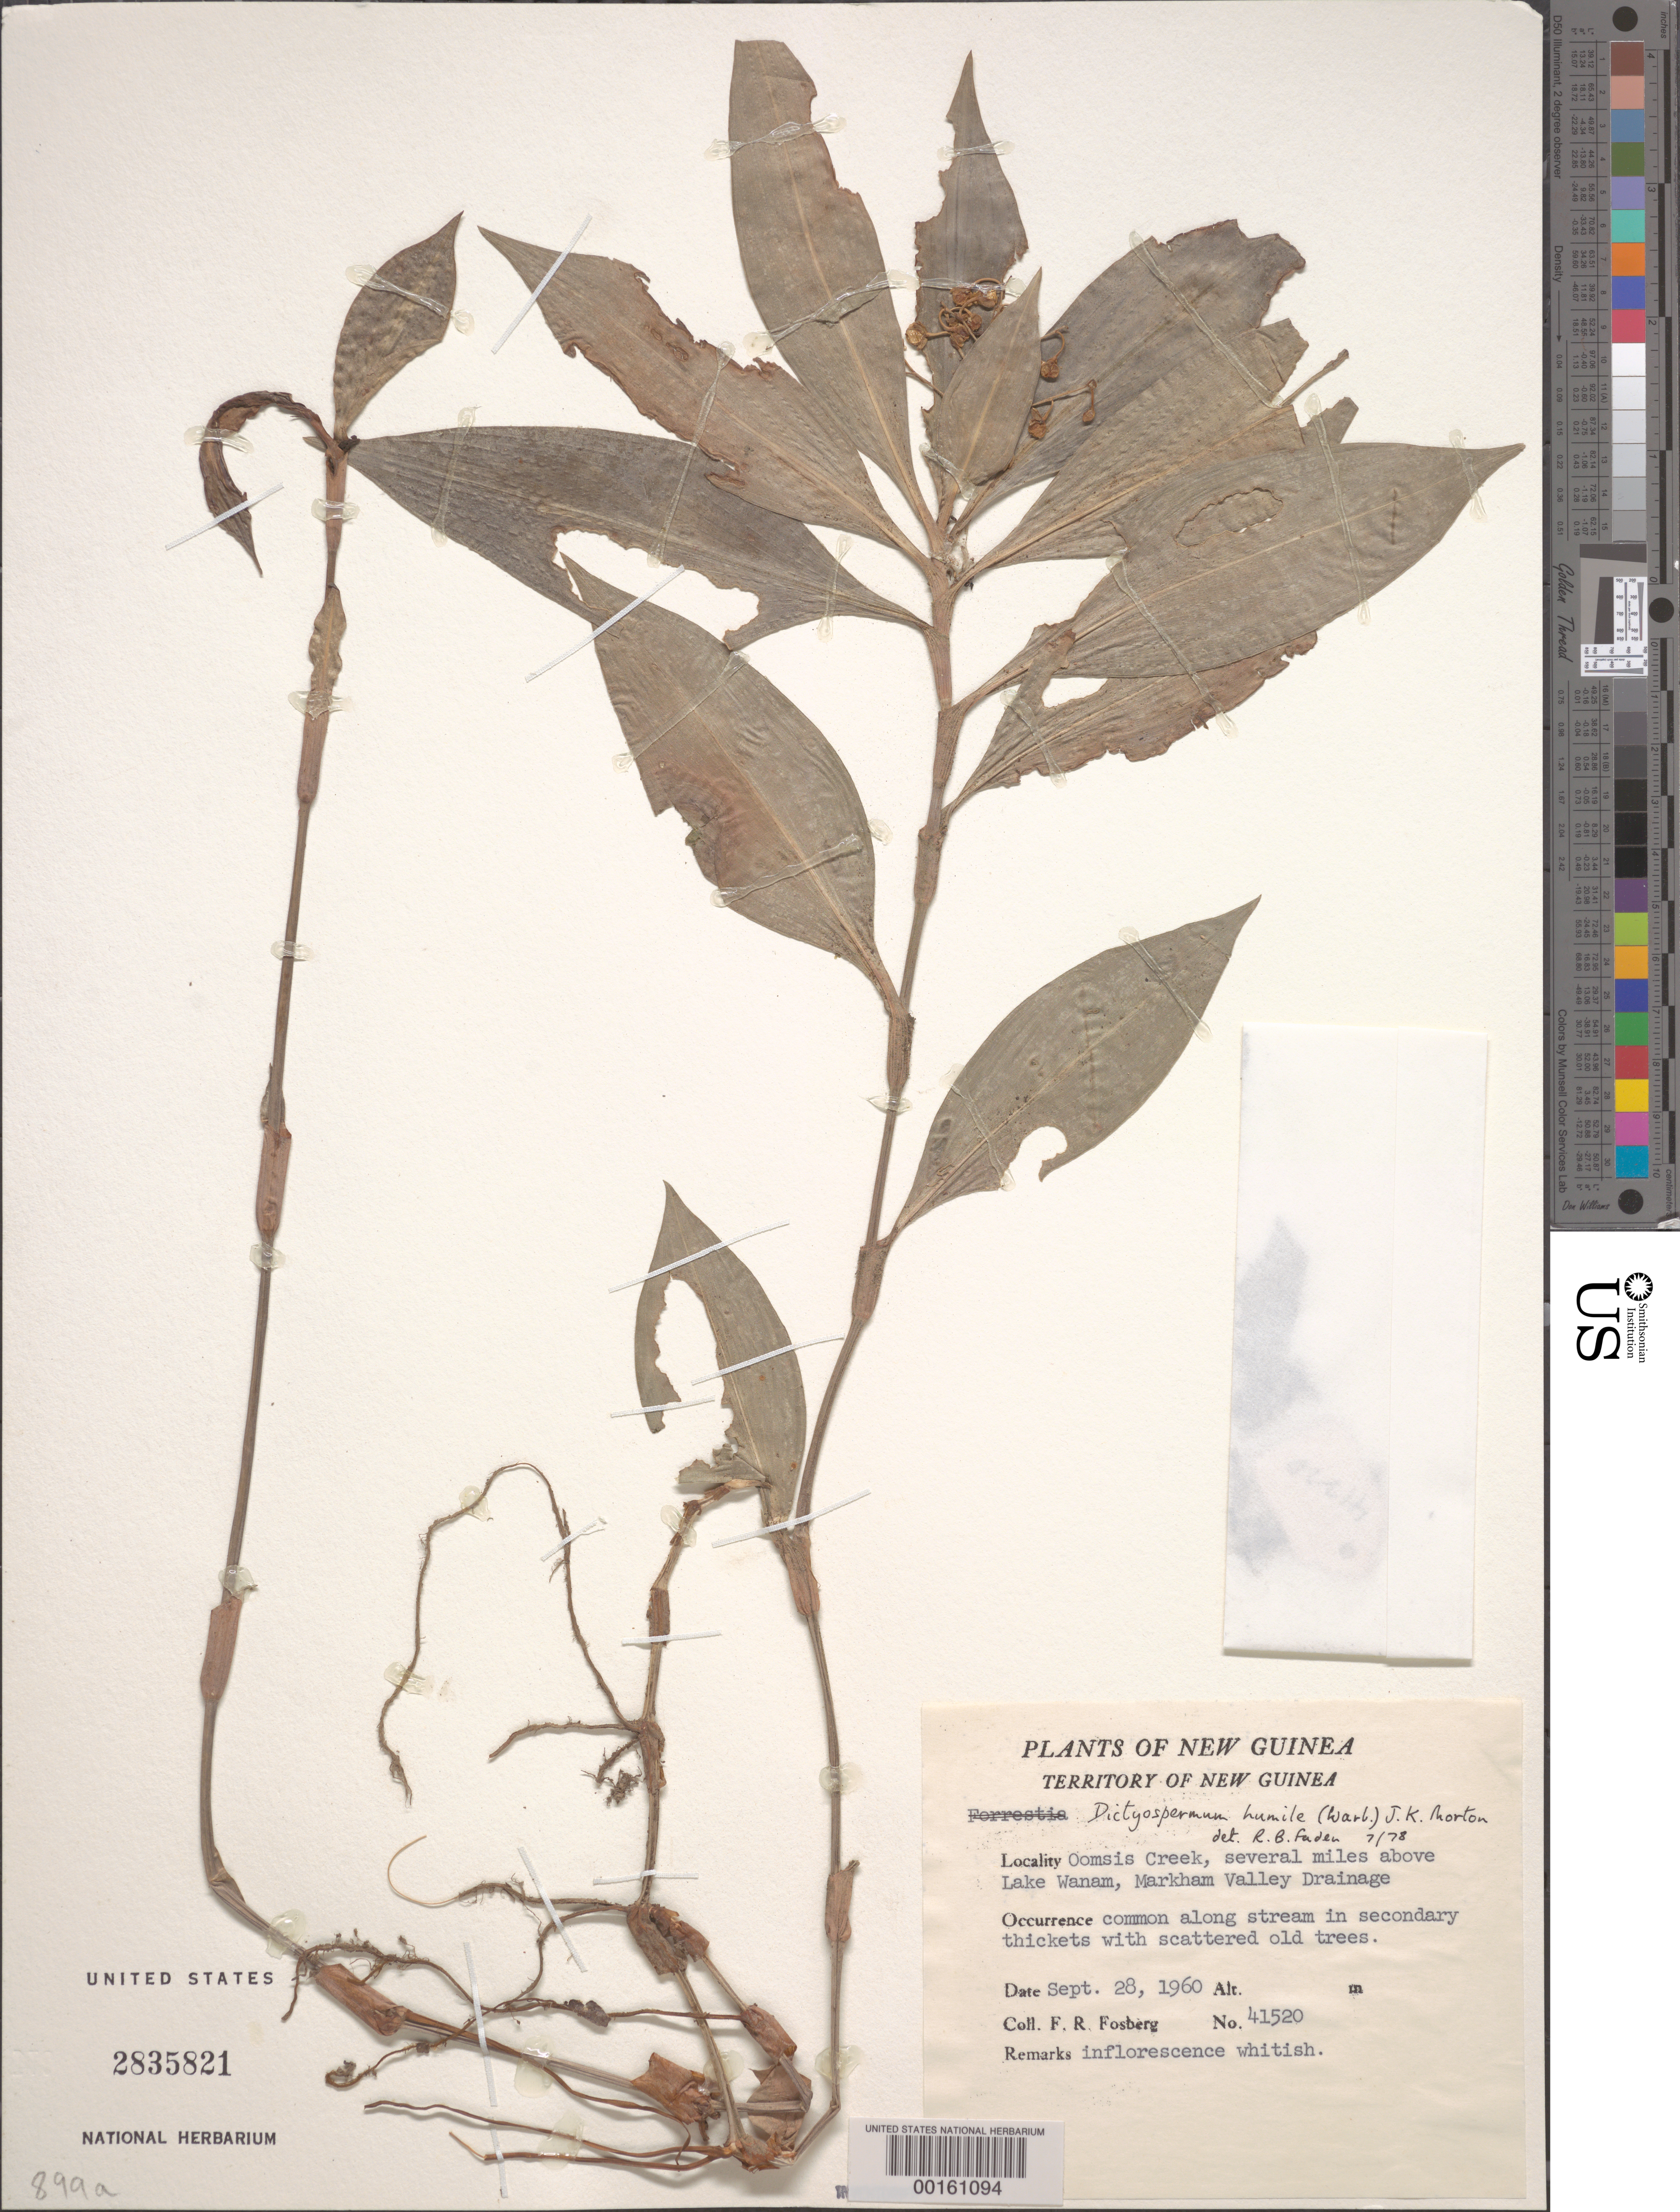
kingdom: Plantae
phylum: Tracheophyta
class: Liliopsida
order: Commelinales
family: Commelinaceae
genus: Dictyospermum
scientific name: Dictyospermum humile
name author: (Warb.) J.K. Morton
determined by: Faden, Robert B., (US), Smithsonian Institution - National Museum of Natural History (UNITED STATES)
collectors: F. R. Fosberg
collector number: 41520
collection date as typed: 28 Sep 1960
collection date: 1960-09-28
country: Papua New Guinea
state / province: Morobe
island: New Guinea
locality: Oomsis creek, above lake wanam, markham valley drainage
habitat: Along stream in thickets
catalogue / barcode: US 2835821